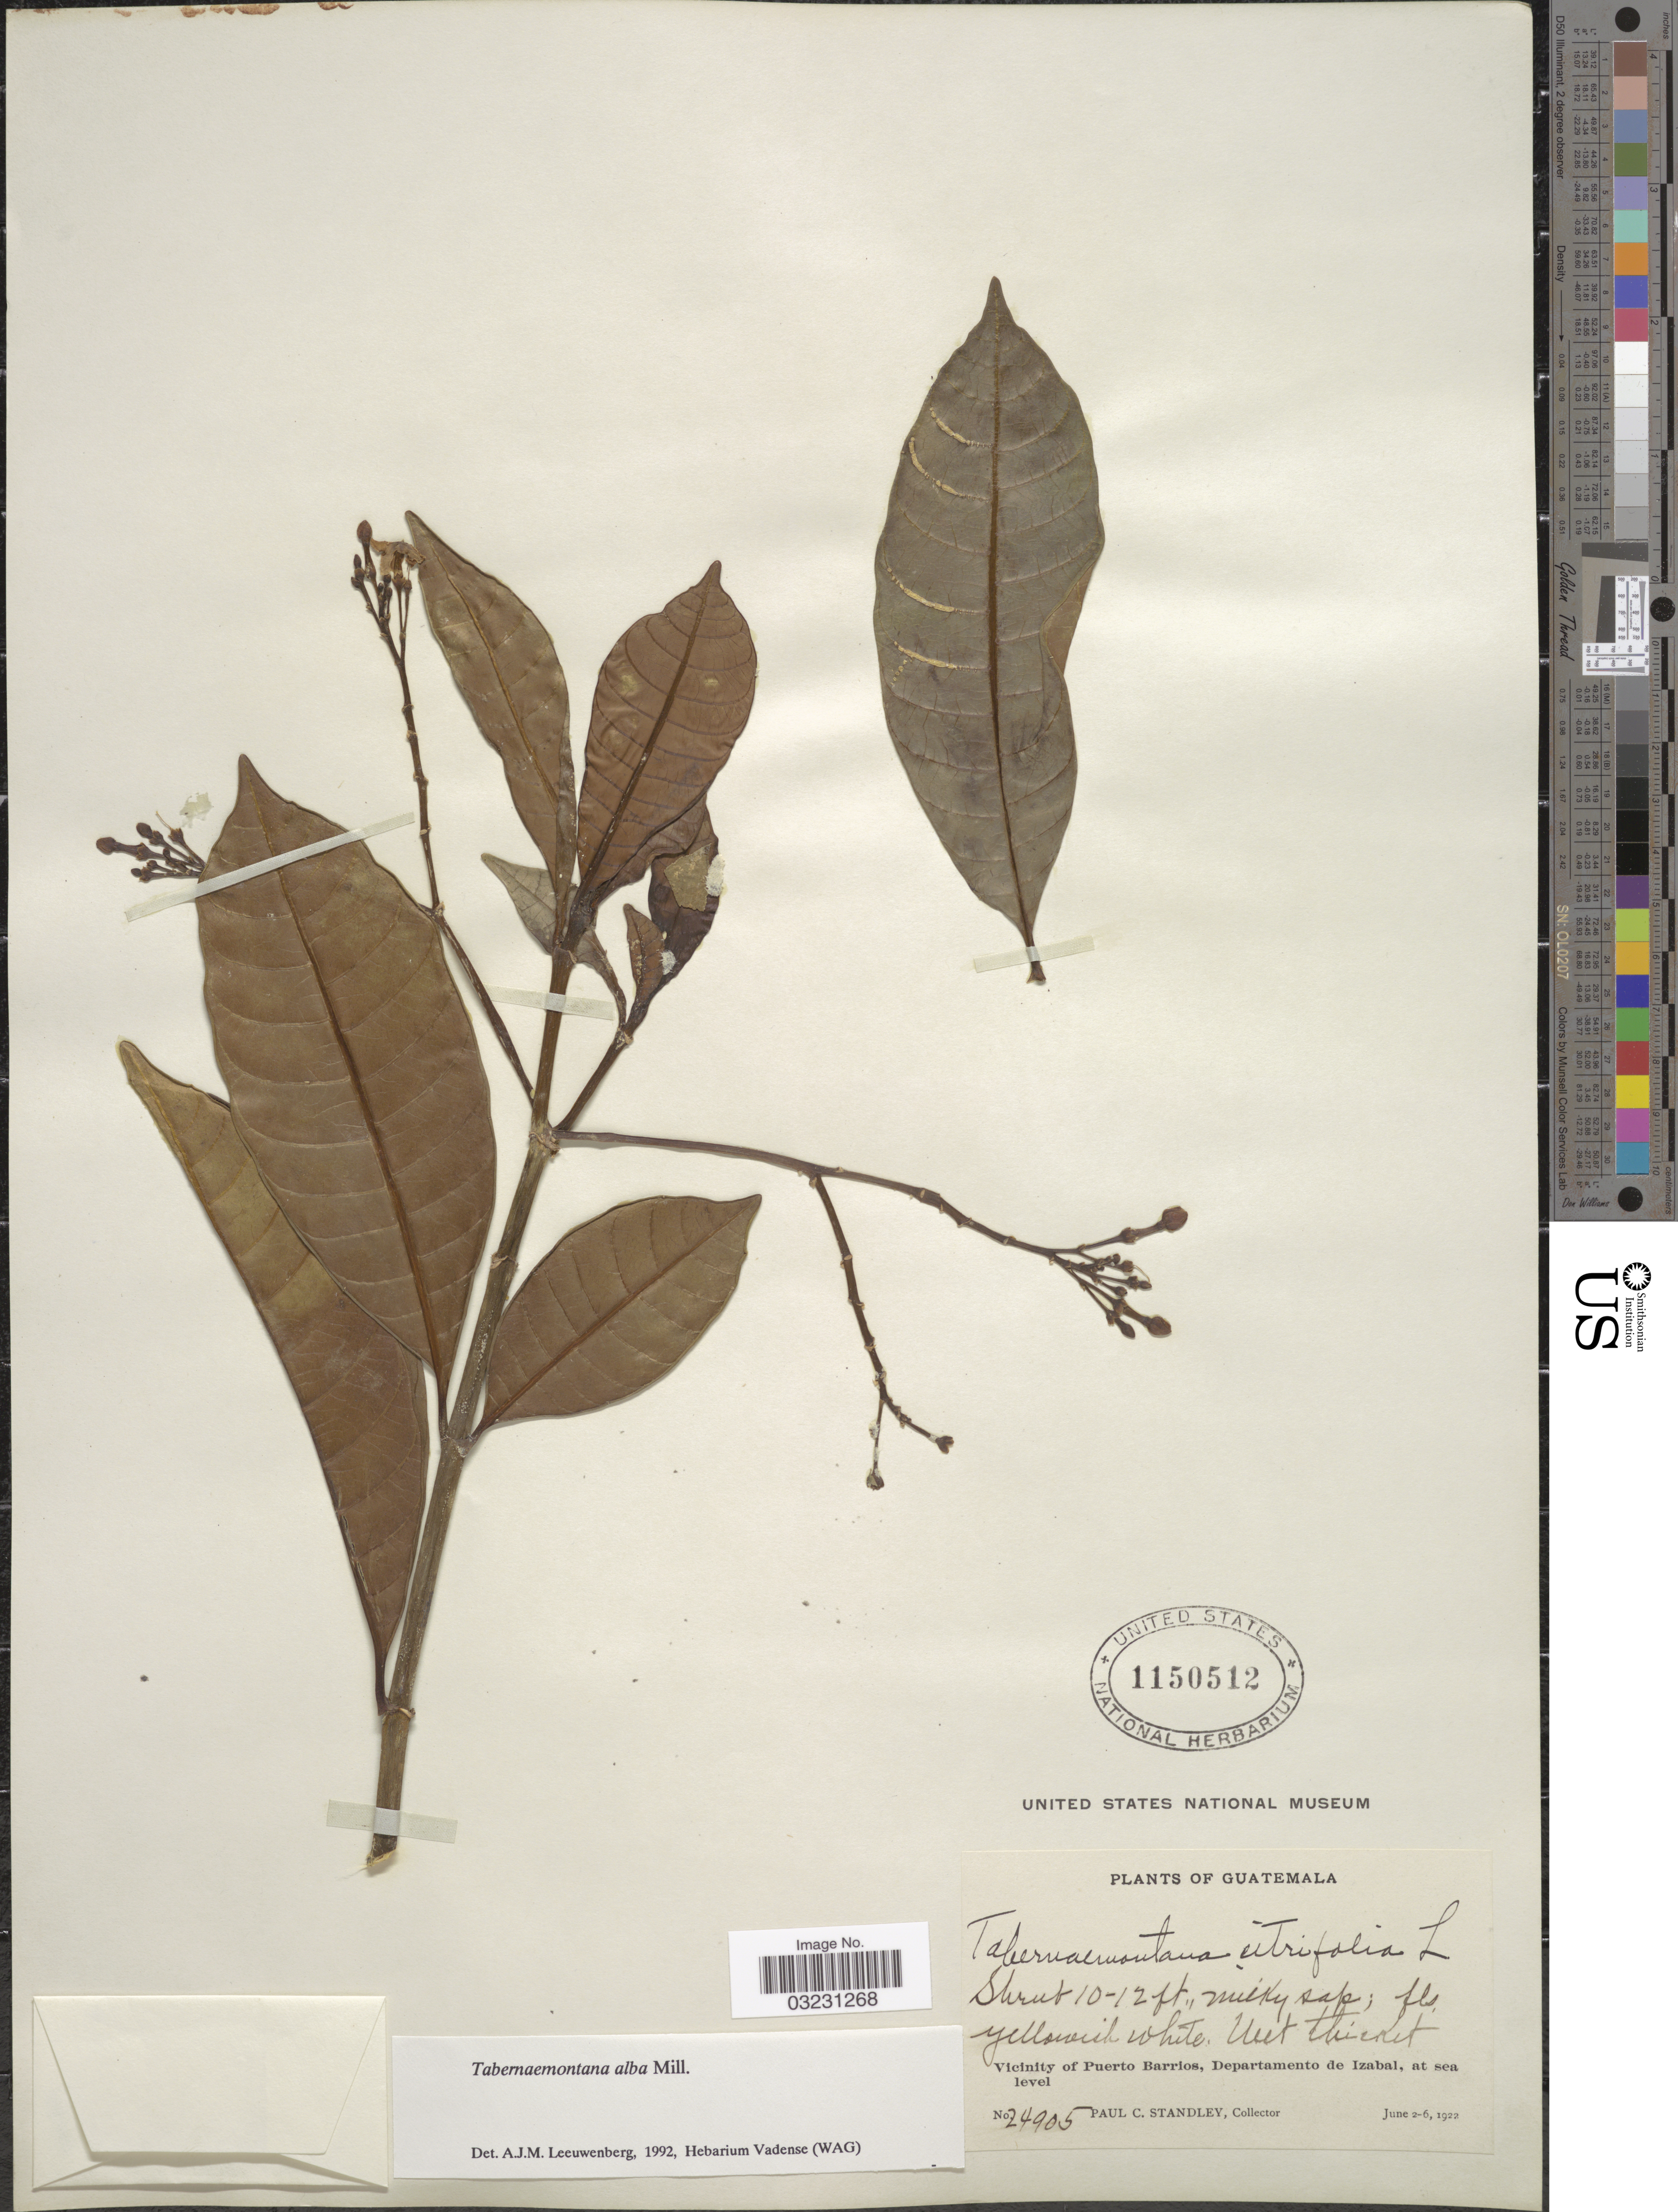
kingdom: Plantae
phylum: Tracheophyta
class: Magnoliopsida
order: Gentianales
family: Apocynaceae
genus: Tabernaemontana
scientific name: Tabernaemontana alba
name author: Mill.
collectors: P. C. Standley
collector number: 24905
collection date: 1922-06-02/1922-06-06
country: Guatemala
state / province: Izabal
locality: Vicinity of Puerto Barrios, Departamento de Izabal.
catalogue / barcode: US 1150512